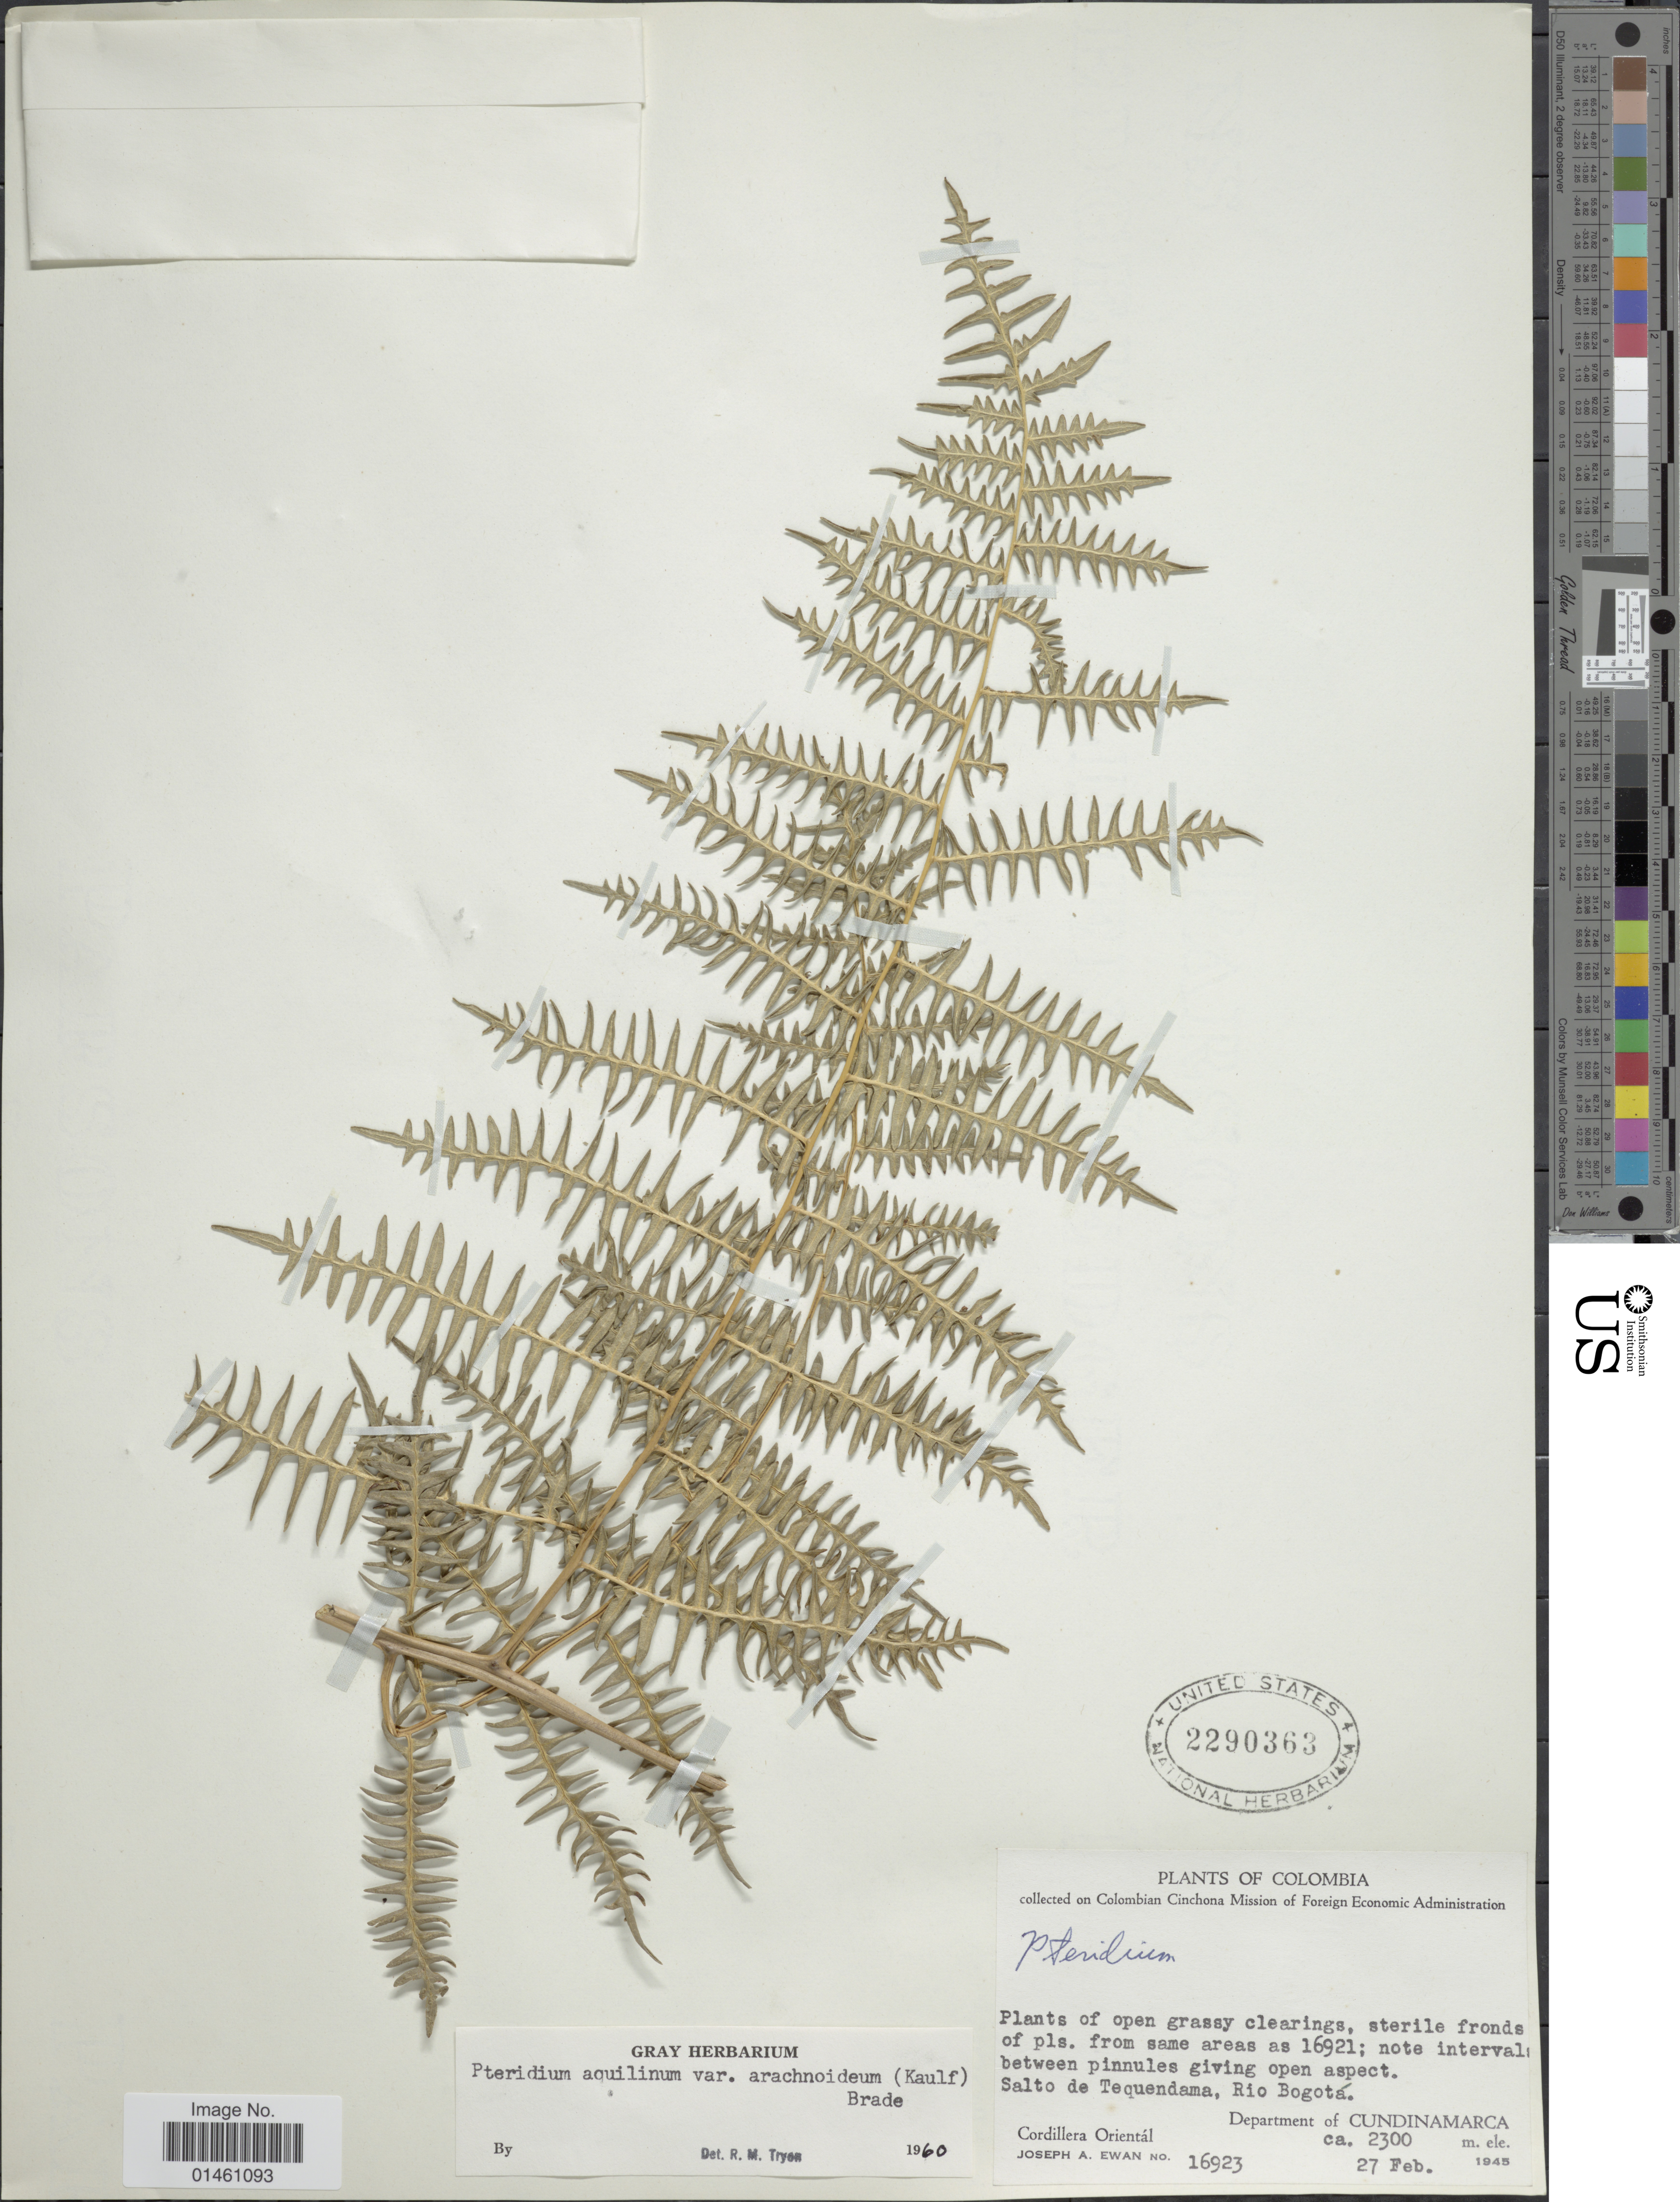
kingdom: Plantae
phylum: Tracheophyta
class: Polypodiopsida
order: Polypodiales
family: Dennstaedtiaceae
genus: Pteridium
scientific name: Pteridium aquilinum var. arachnoideum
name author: (Kaulf.) Herter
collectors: J. A. Ewan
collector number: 16923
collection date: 1945-02-27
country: Colombia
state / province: Cundinamarca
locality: Salto de Tequendama, Rio Bogotá, Cordillera Orientál.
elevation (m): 2300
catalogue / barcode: US 2290363